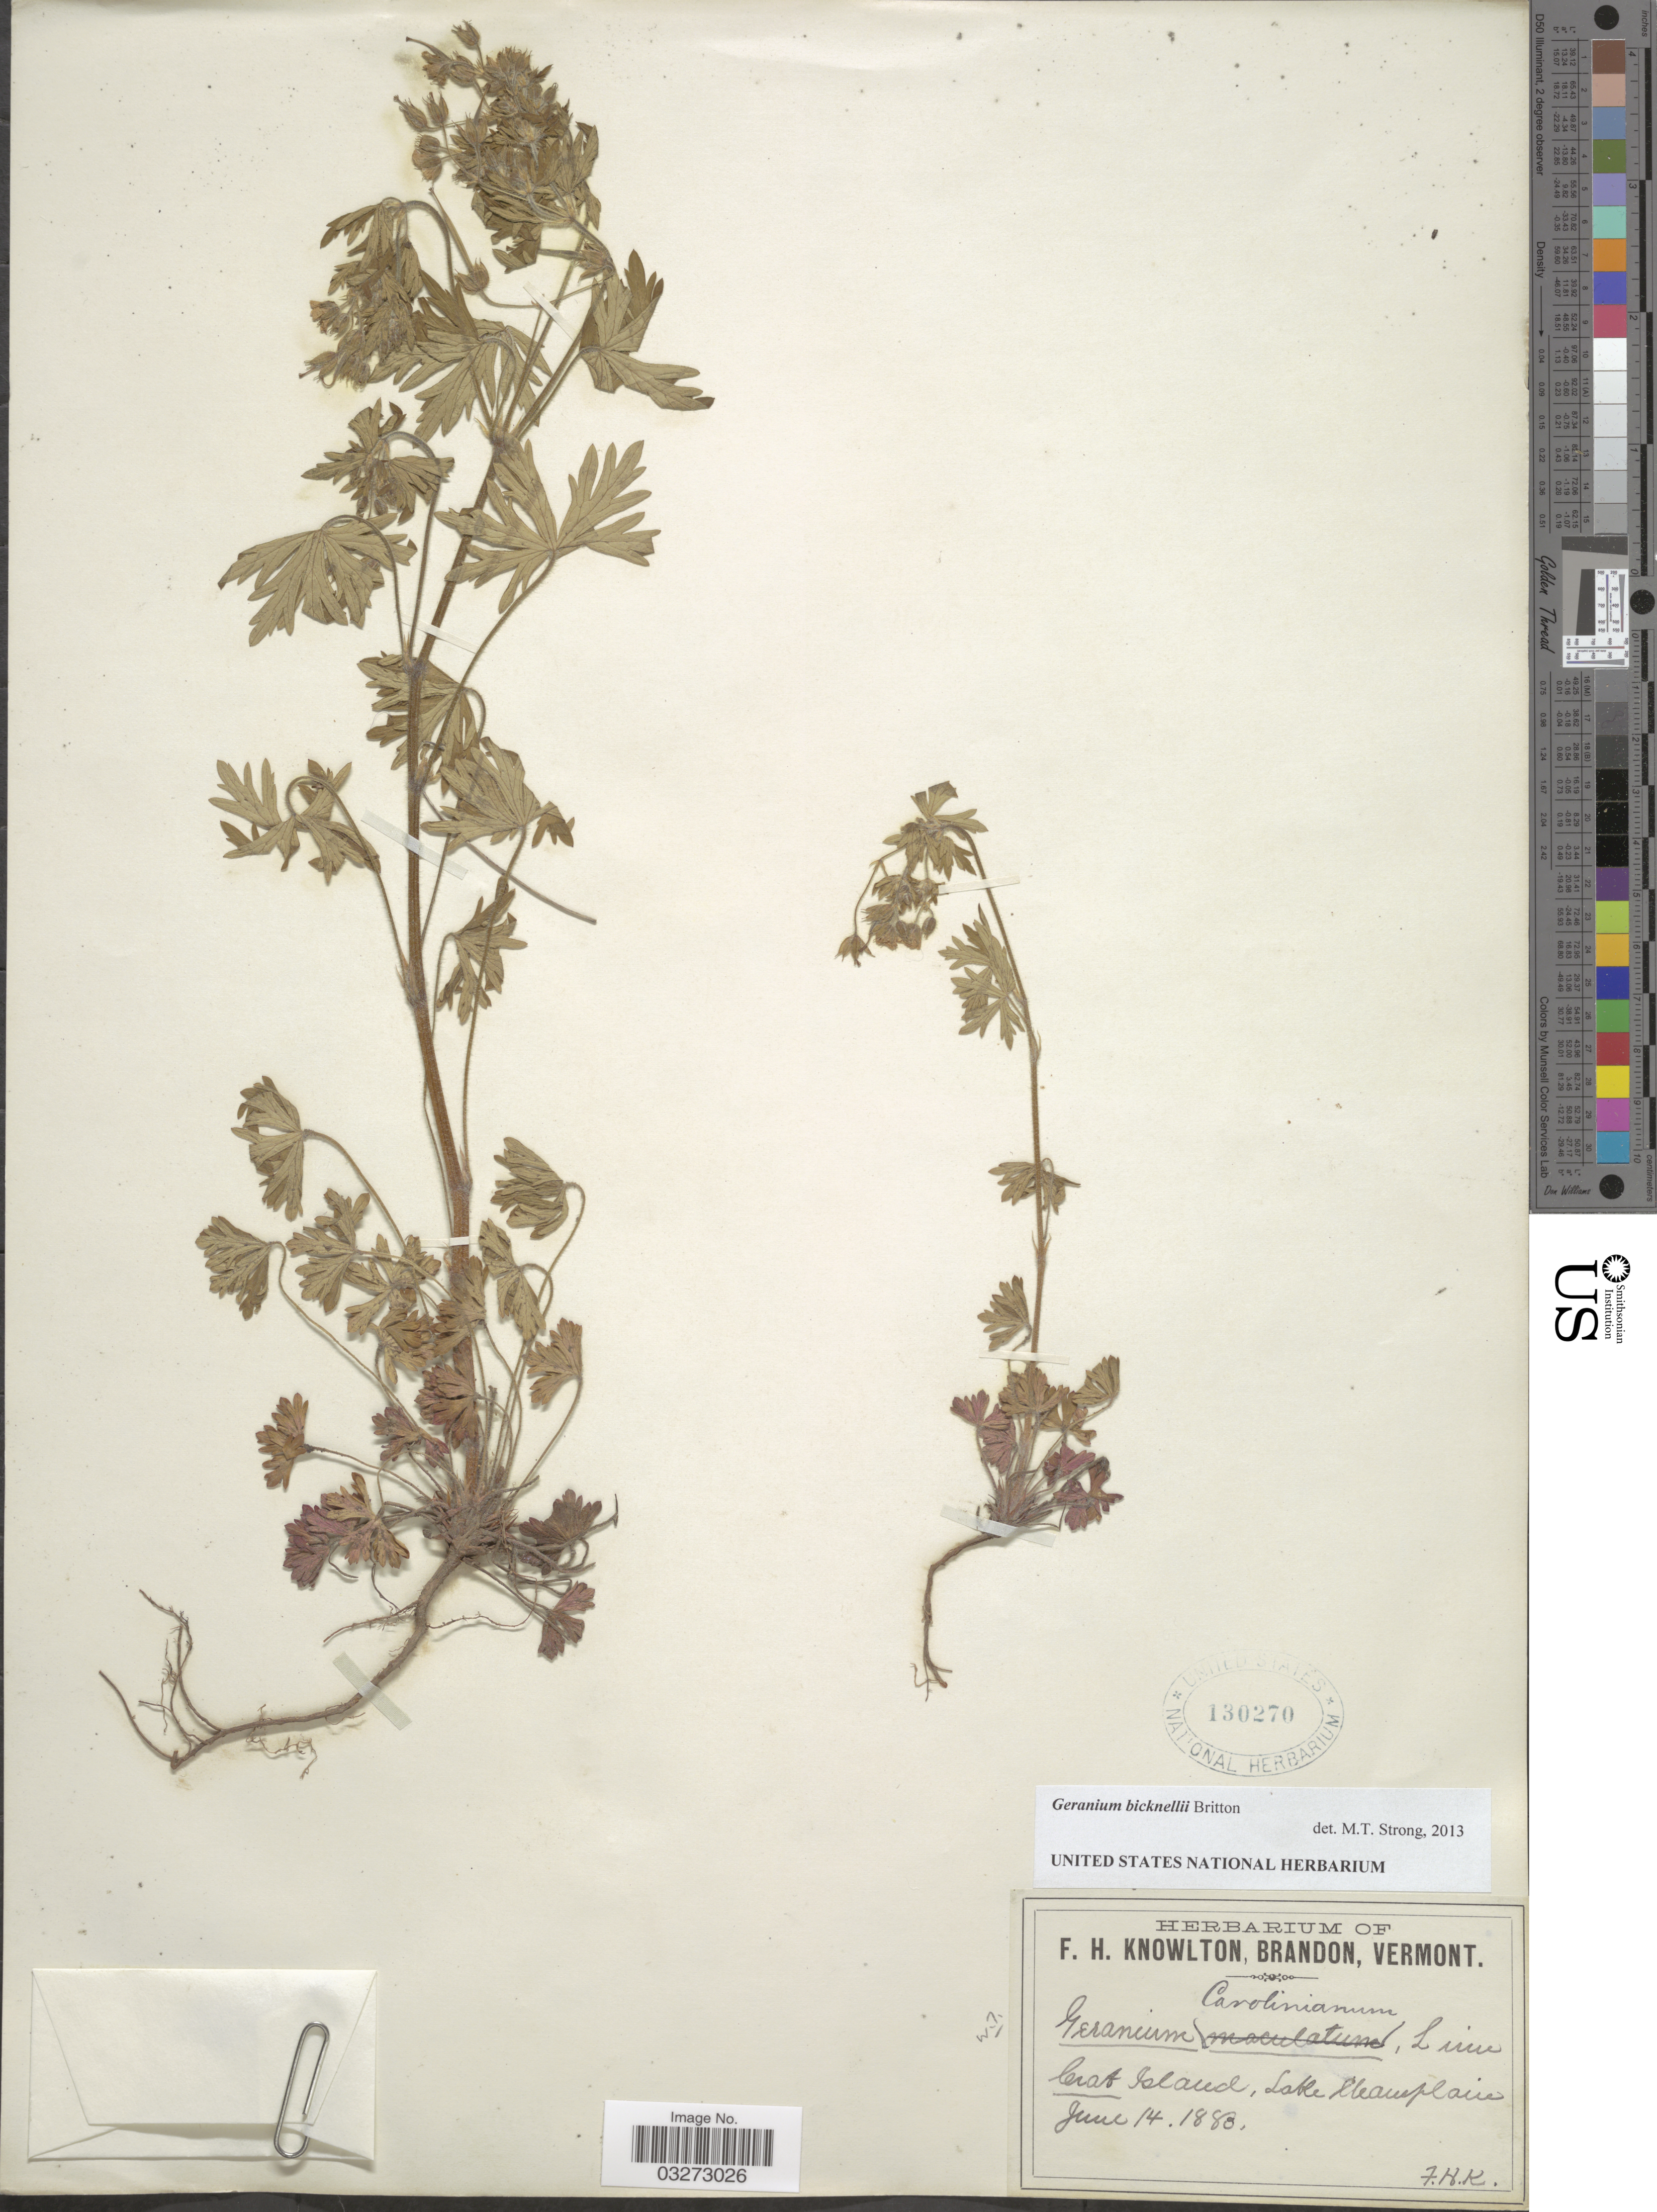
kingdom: Plantae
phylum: Tracheophyta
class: Magnoliopsida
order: Geraniales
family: Geraniaceae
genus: Geranium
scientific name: Geranium bicknellii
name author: Britton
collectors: F. H. Knowlton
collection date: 1883-06-14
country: United States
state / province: Vermont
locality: Crab Island, Lake Champlain.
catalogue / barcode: US 130270